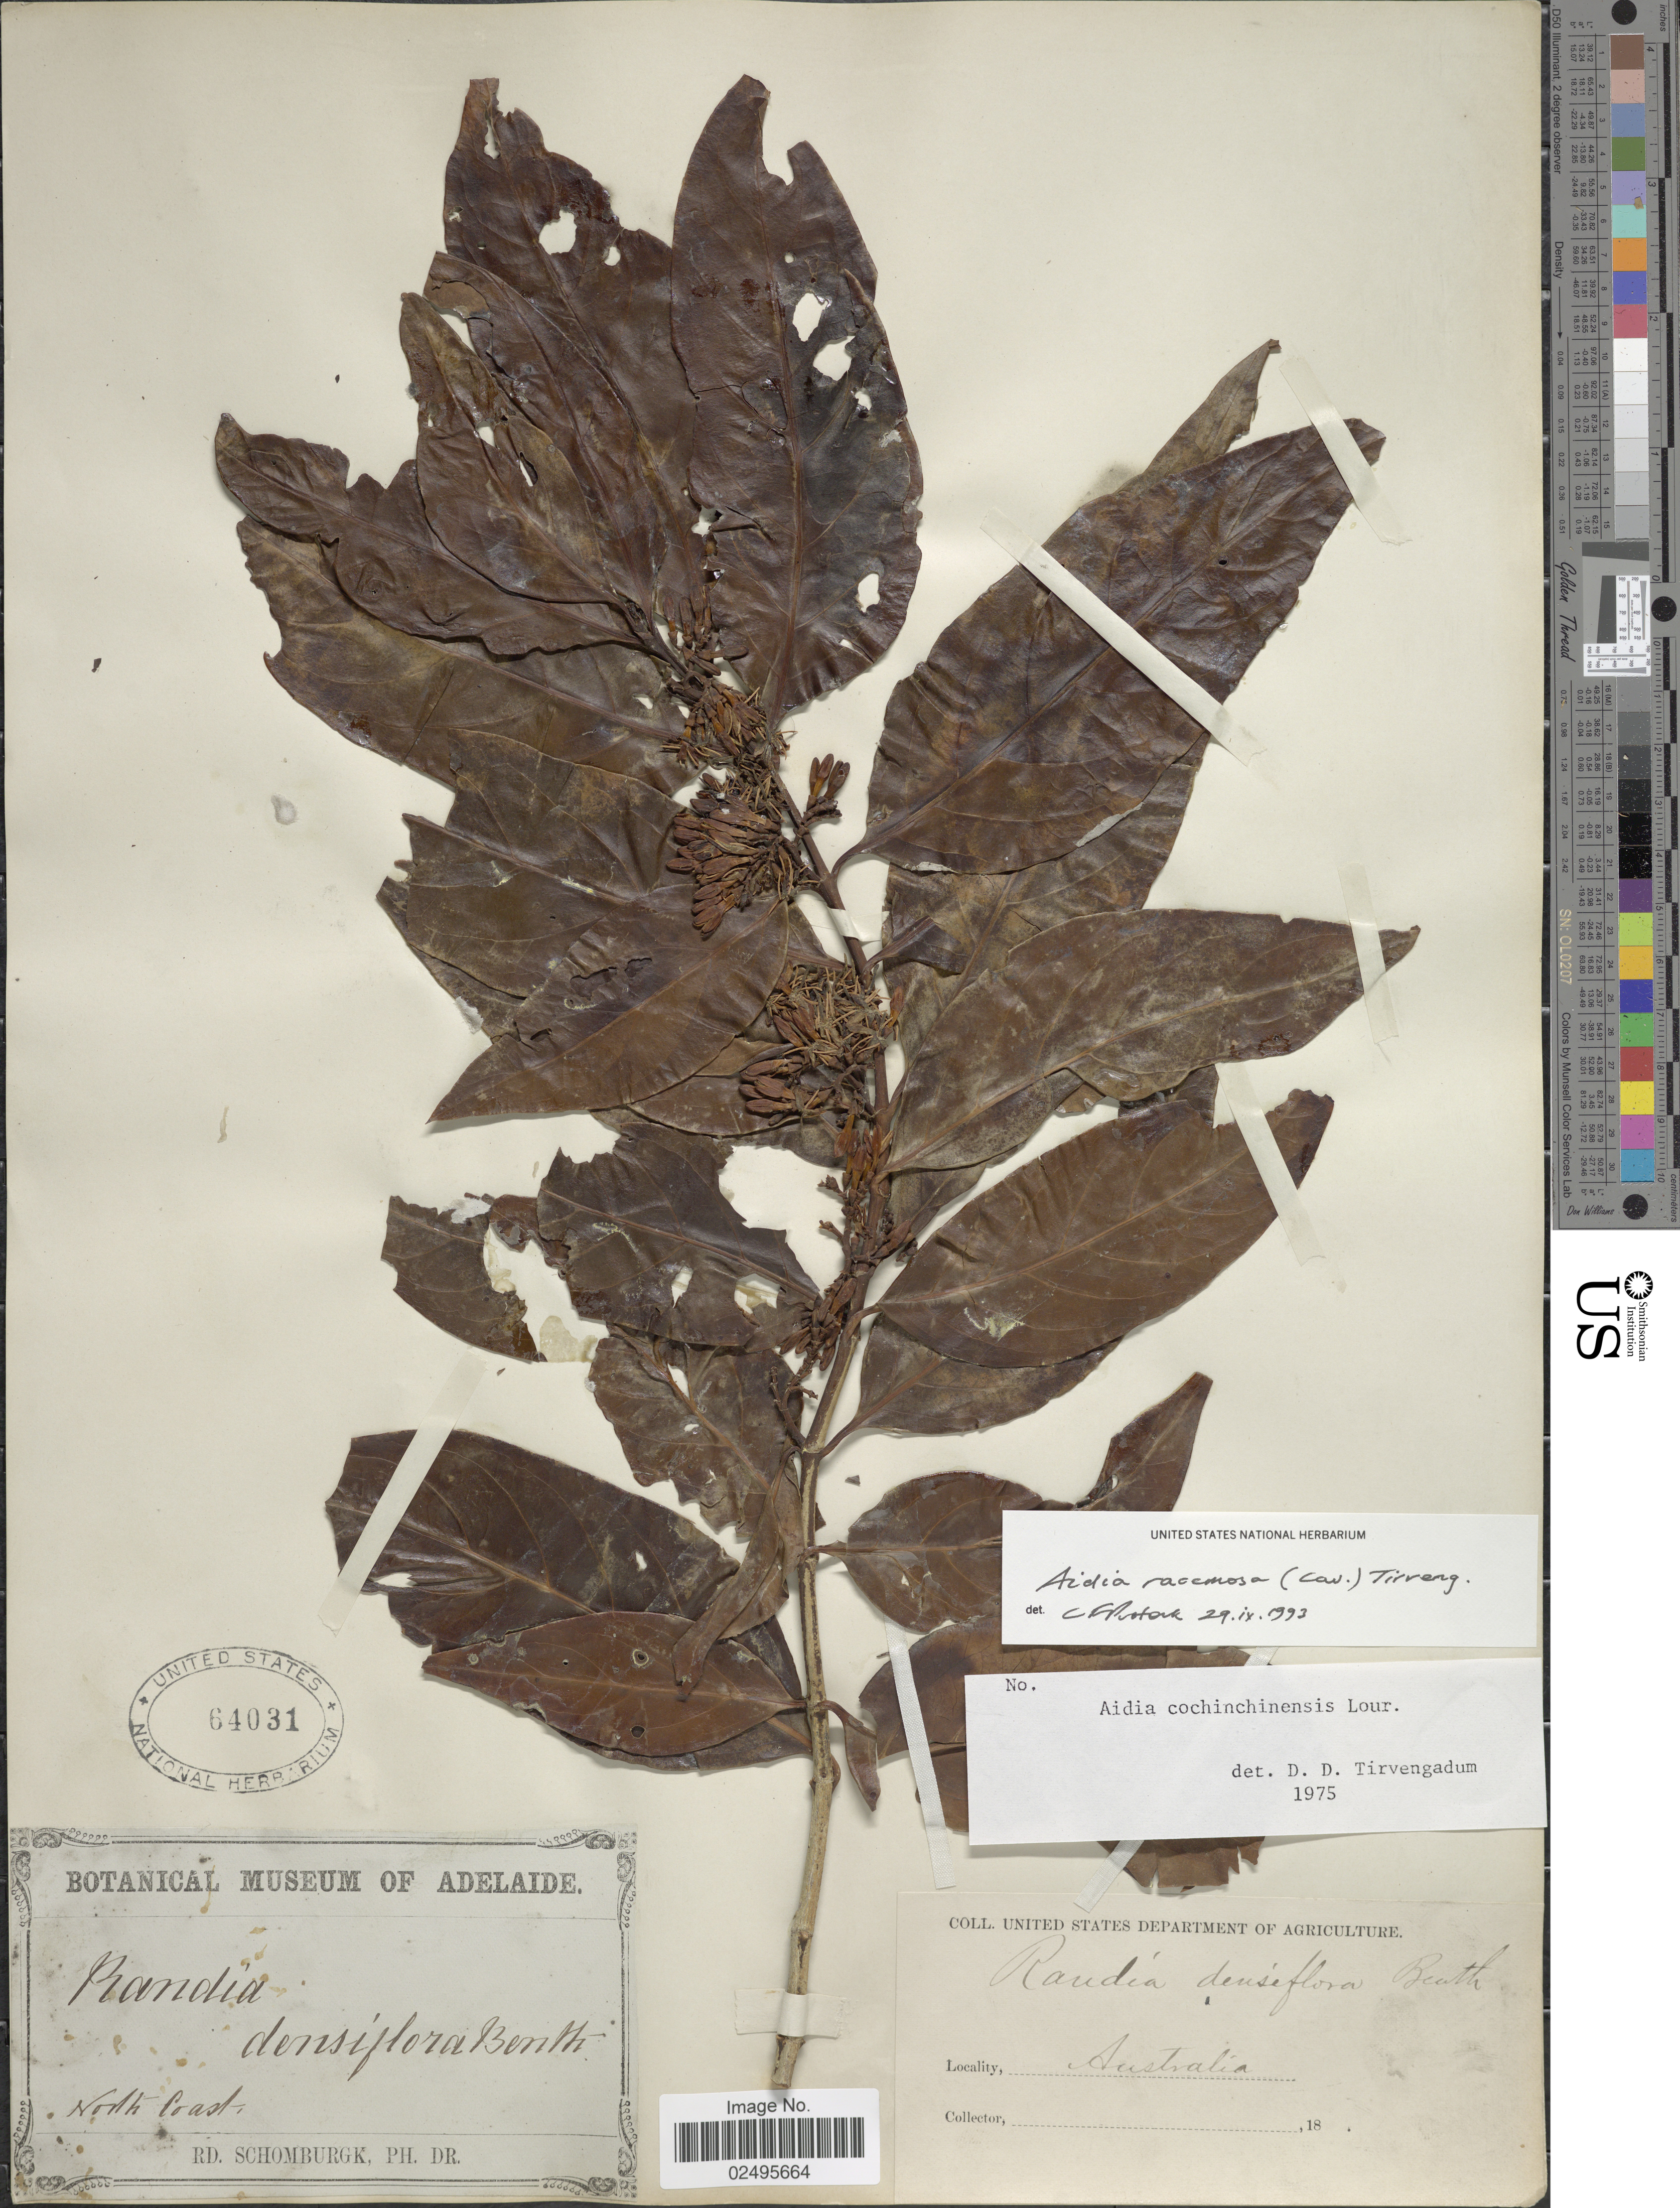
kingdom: Plantae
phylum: Tracheophyta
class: Magnoliopsida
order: Gentianales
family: Rubiaceae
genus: Aidia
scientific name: Aidia racemosa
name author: (Cav.) Tirv.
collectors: M. R. Schomburgk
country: Australia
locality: North Coast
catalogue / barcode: US 64031